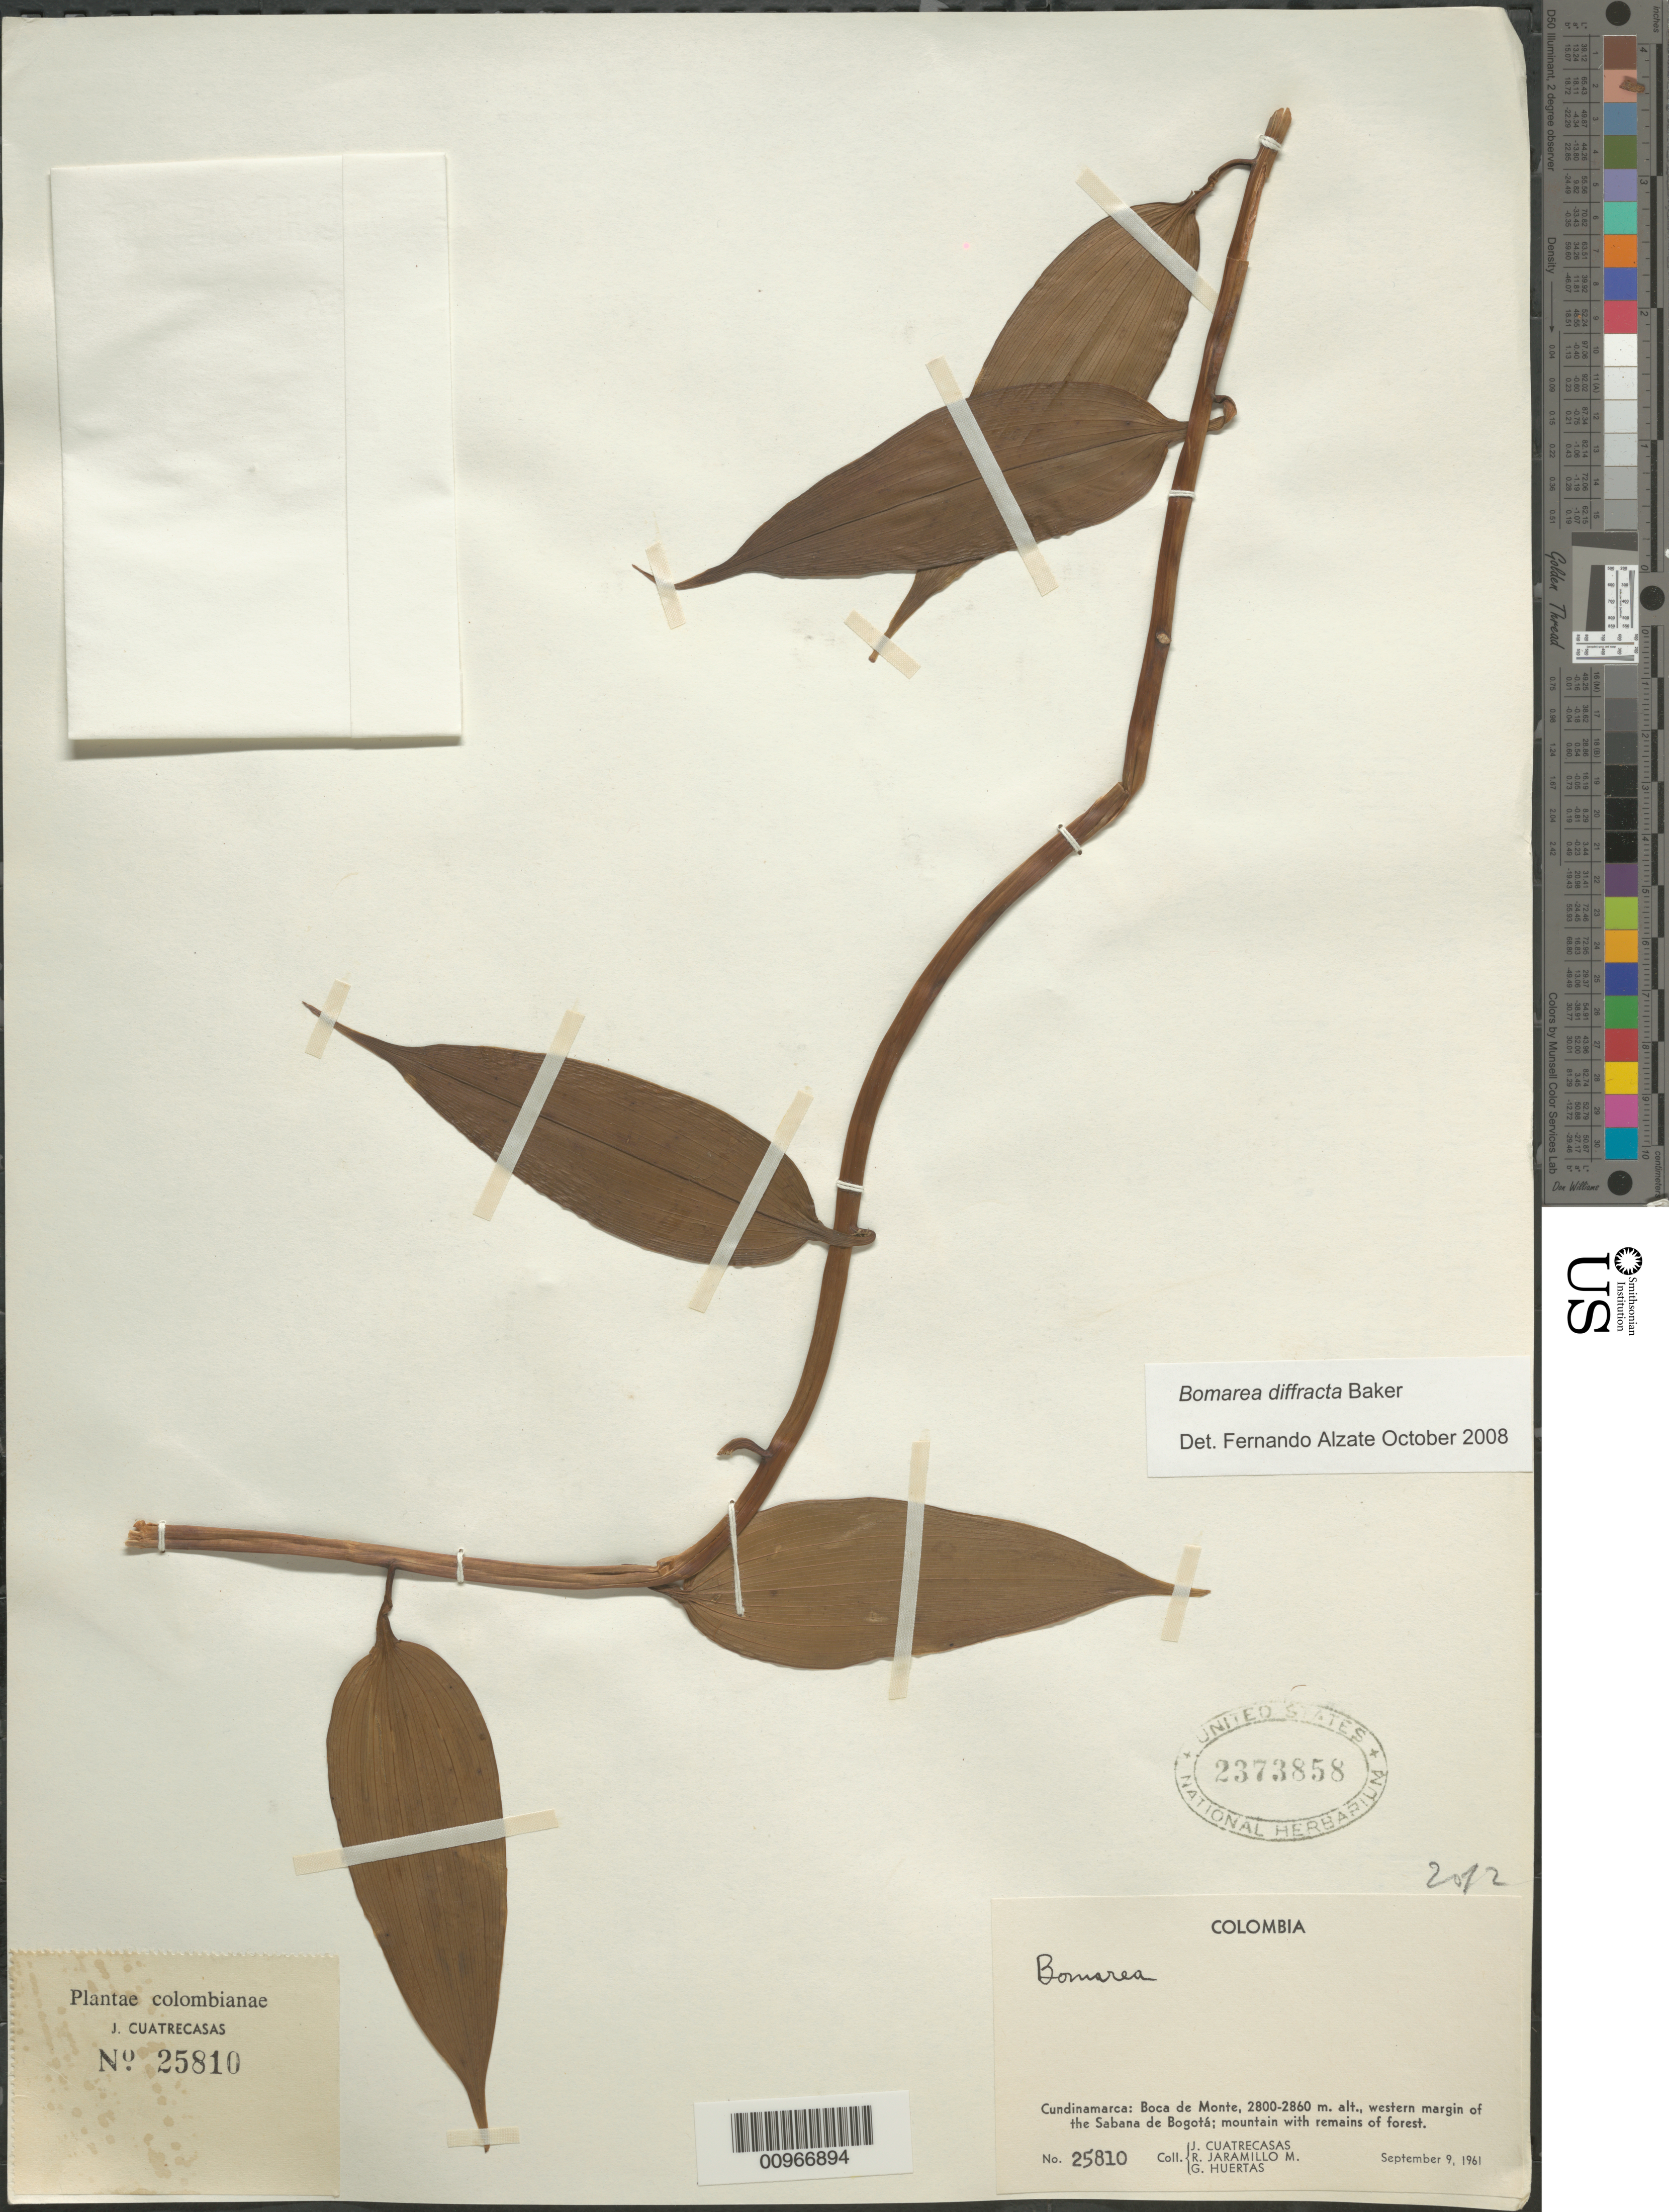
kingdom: Plantae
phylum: Tracheophyta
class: Liliopsida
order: Liliales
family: Alstroemeriaceae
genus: Bomarea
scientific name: Bomarea diffracta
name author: Baker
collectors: J. Cuatrecasas, R. Jaramillo M. & G. Huertas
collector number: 25810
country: Colombia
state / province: Cundinamarca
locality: Bpca de Monte, western Sabana de Bogata.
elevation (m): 2800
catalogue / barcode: US 2373858